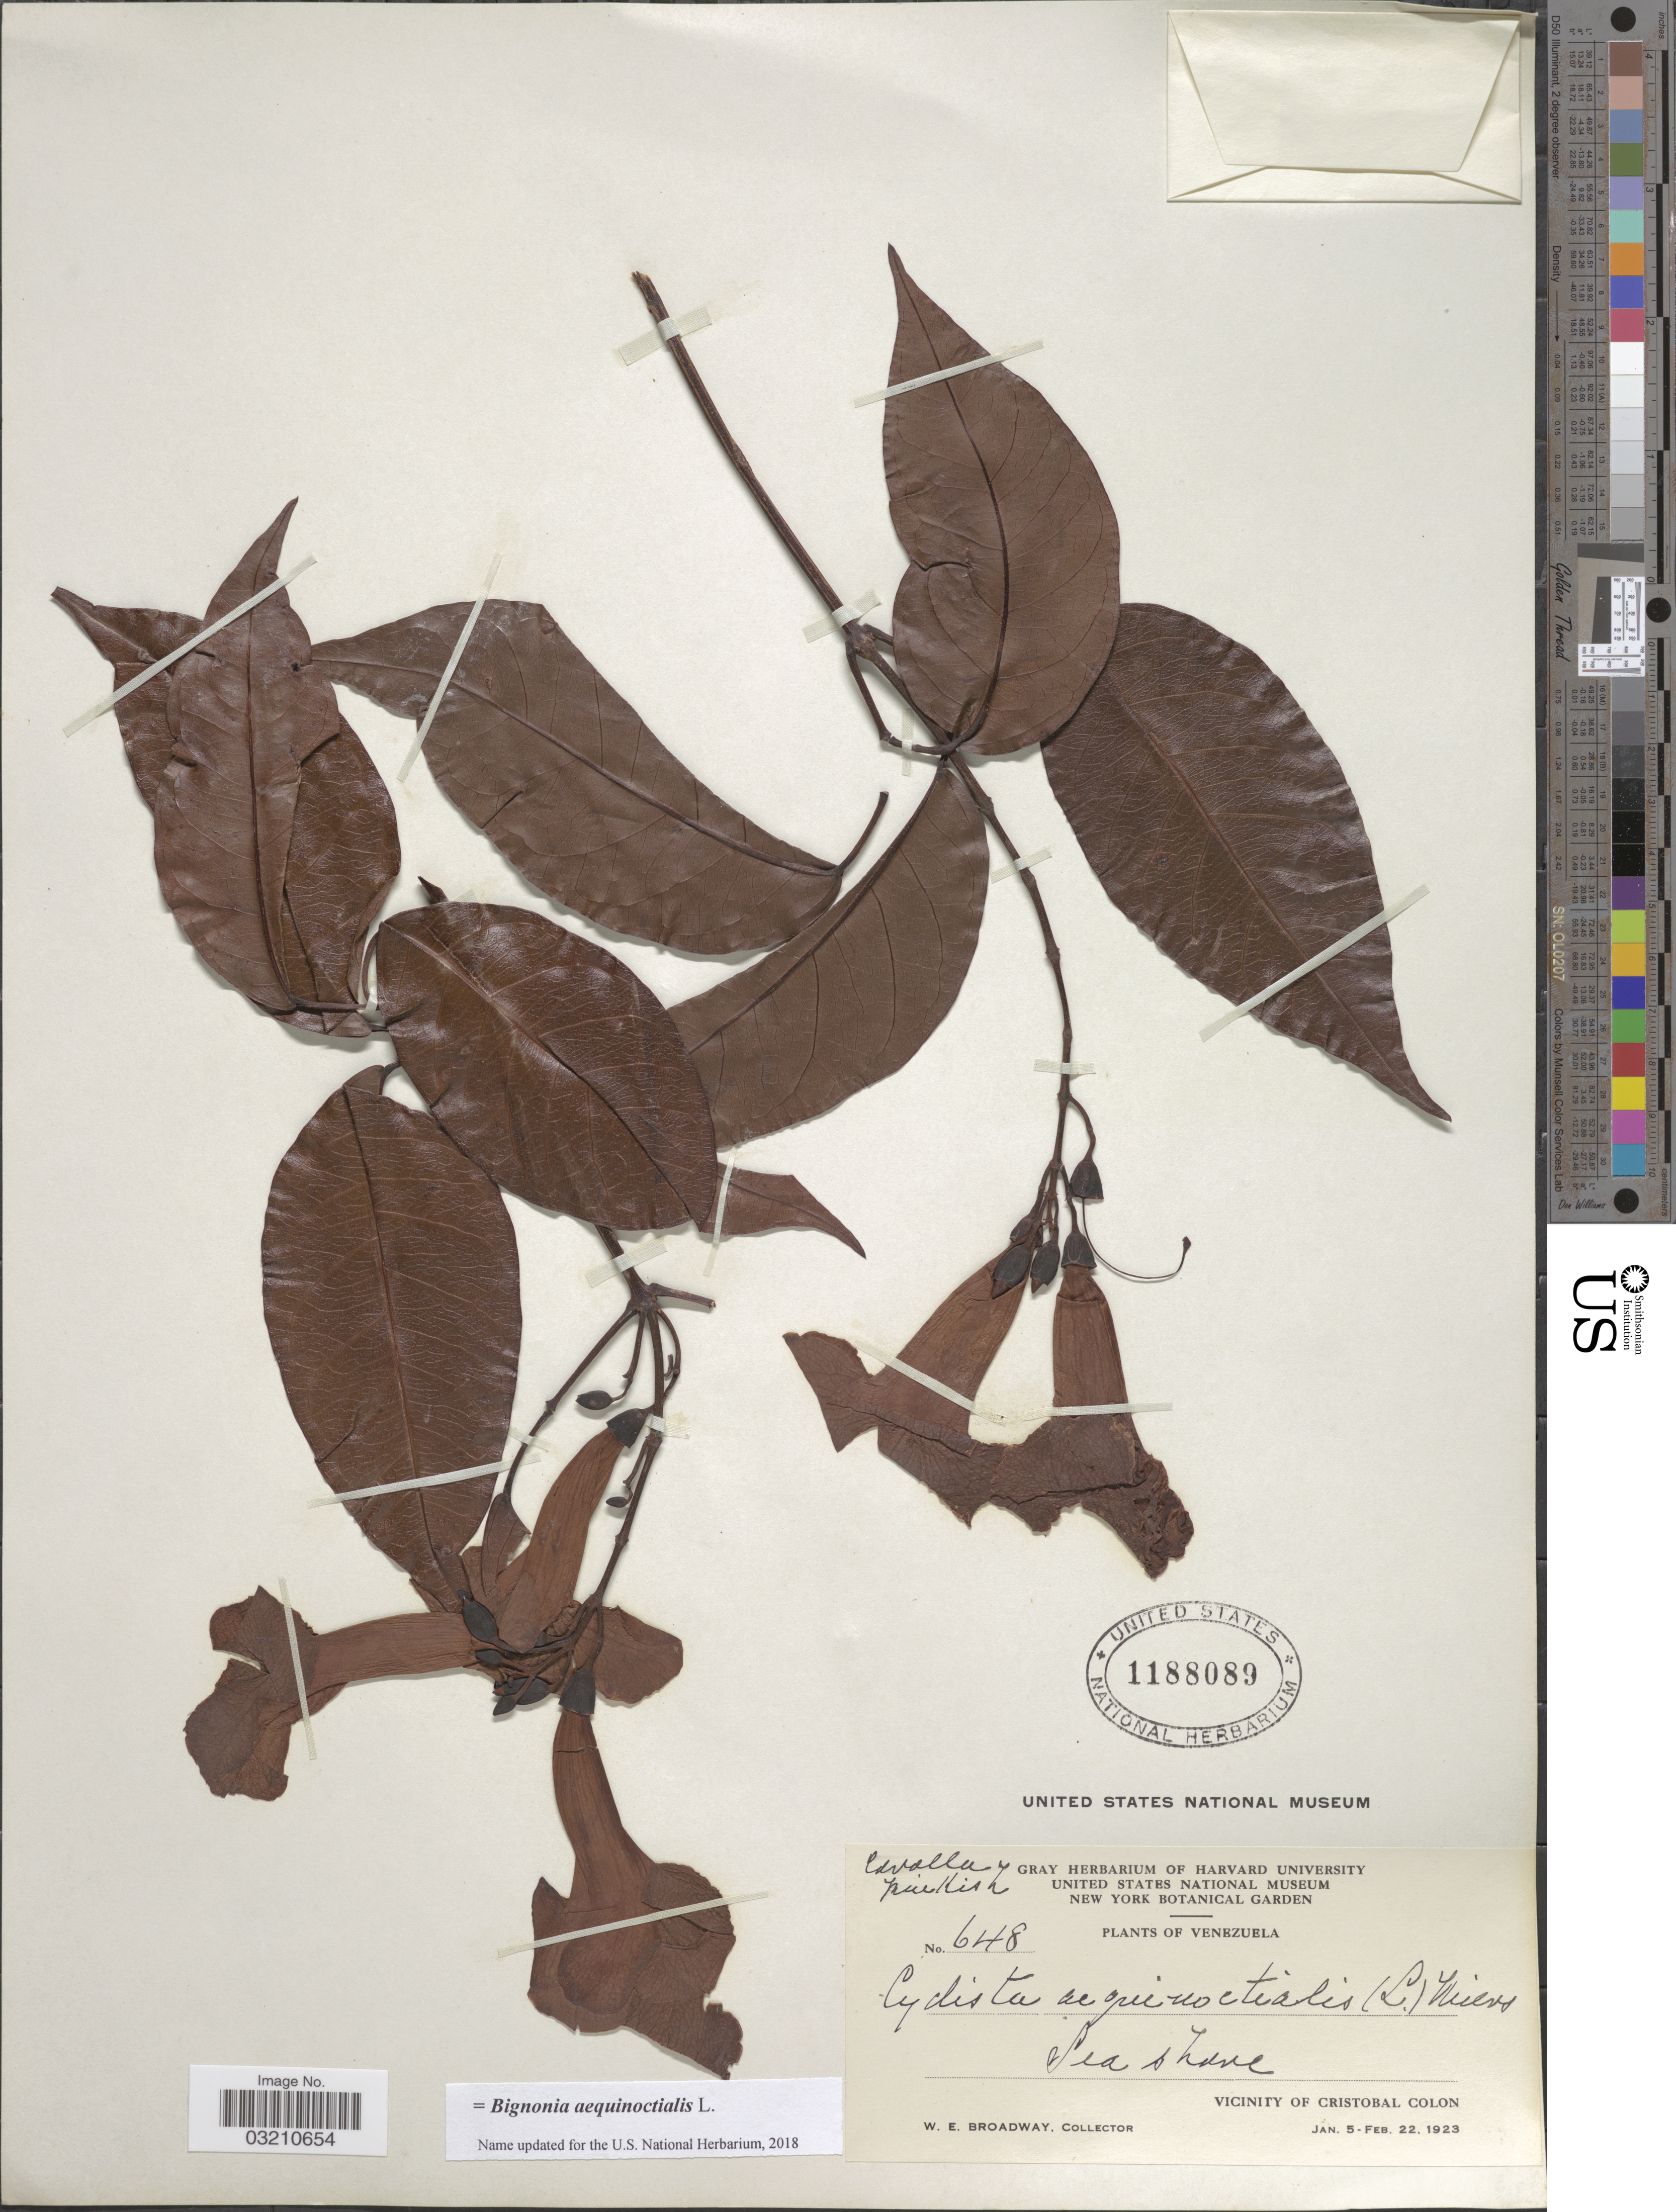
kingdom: Plantae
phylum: Tracheophyta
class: Magnoliopsida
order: Lamiales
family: Bignoniaceae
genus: Bignonia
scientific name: Bignonia aequinoctialis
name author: L.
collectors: W. E. Broadway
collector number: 648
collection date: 1923-01-05/1923-02-22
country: Venezuela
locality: Sea shore. Vicinity of Cristobal Colon.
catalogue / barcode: US 1188089